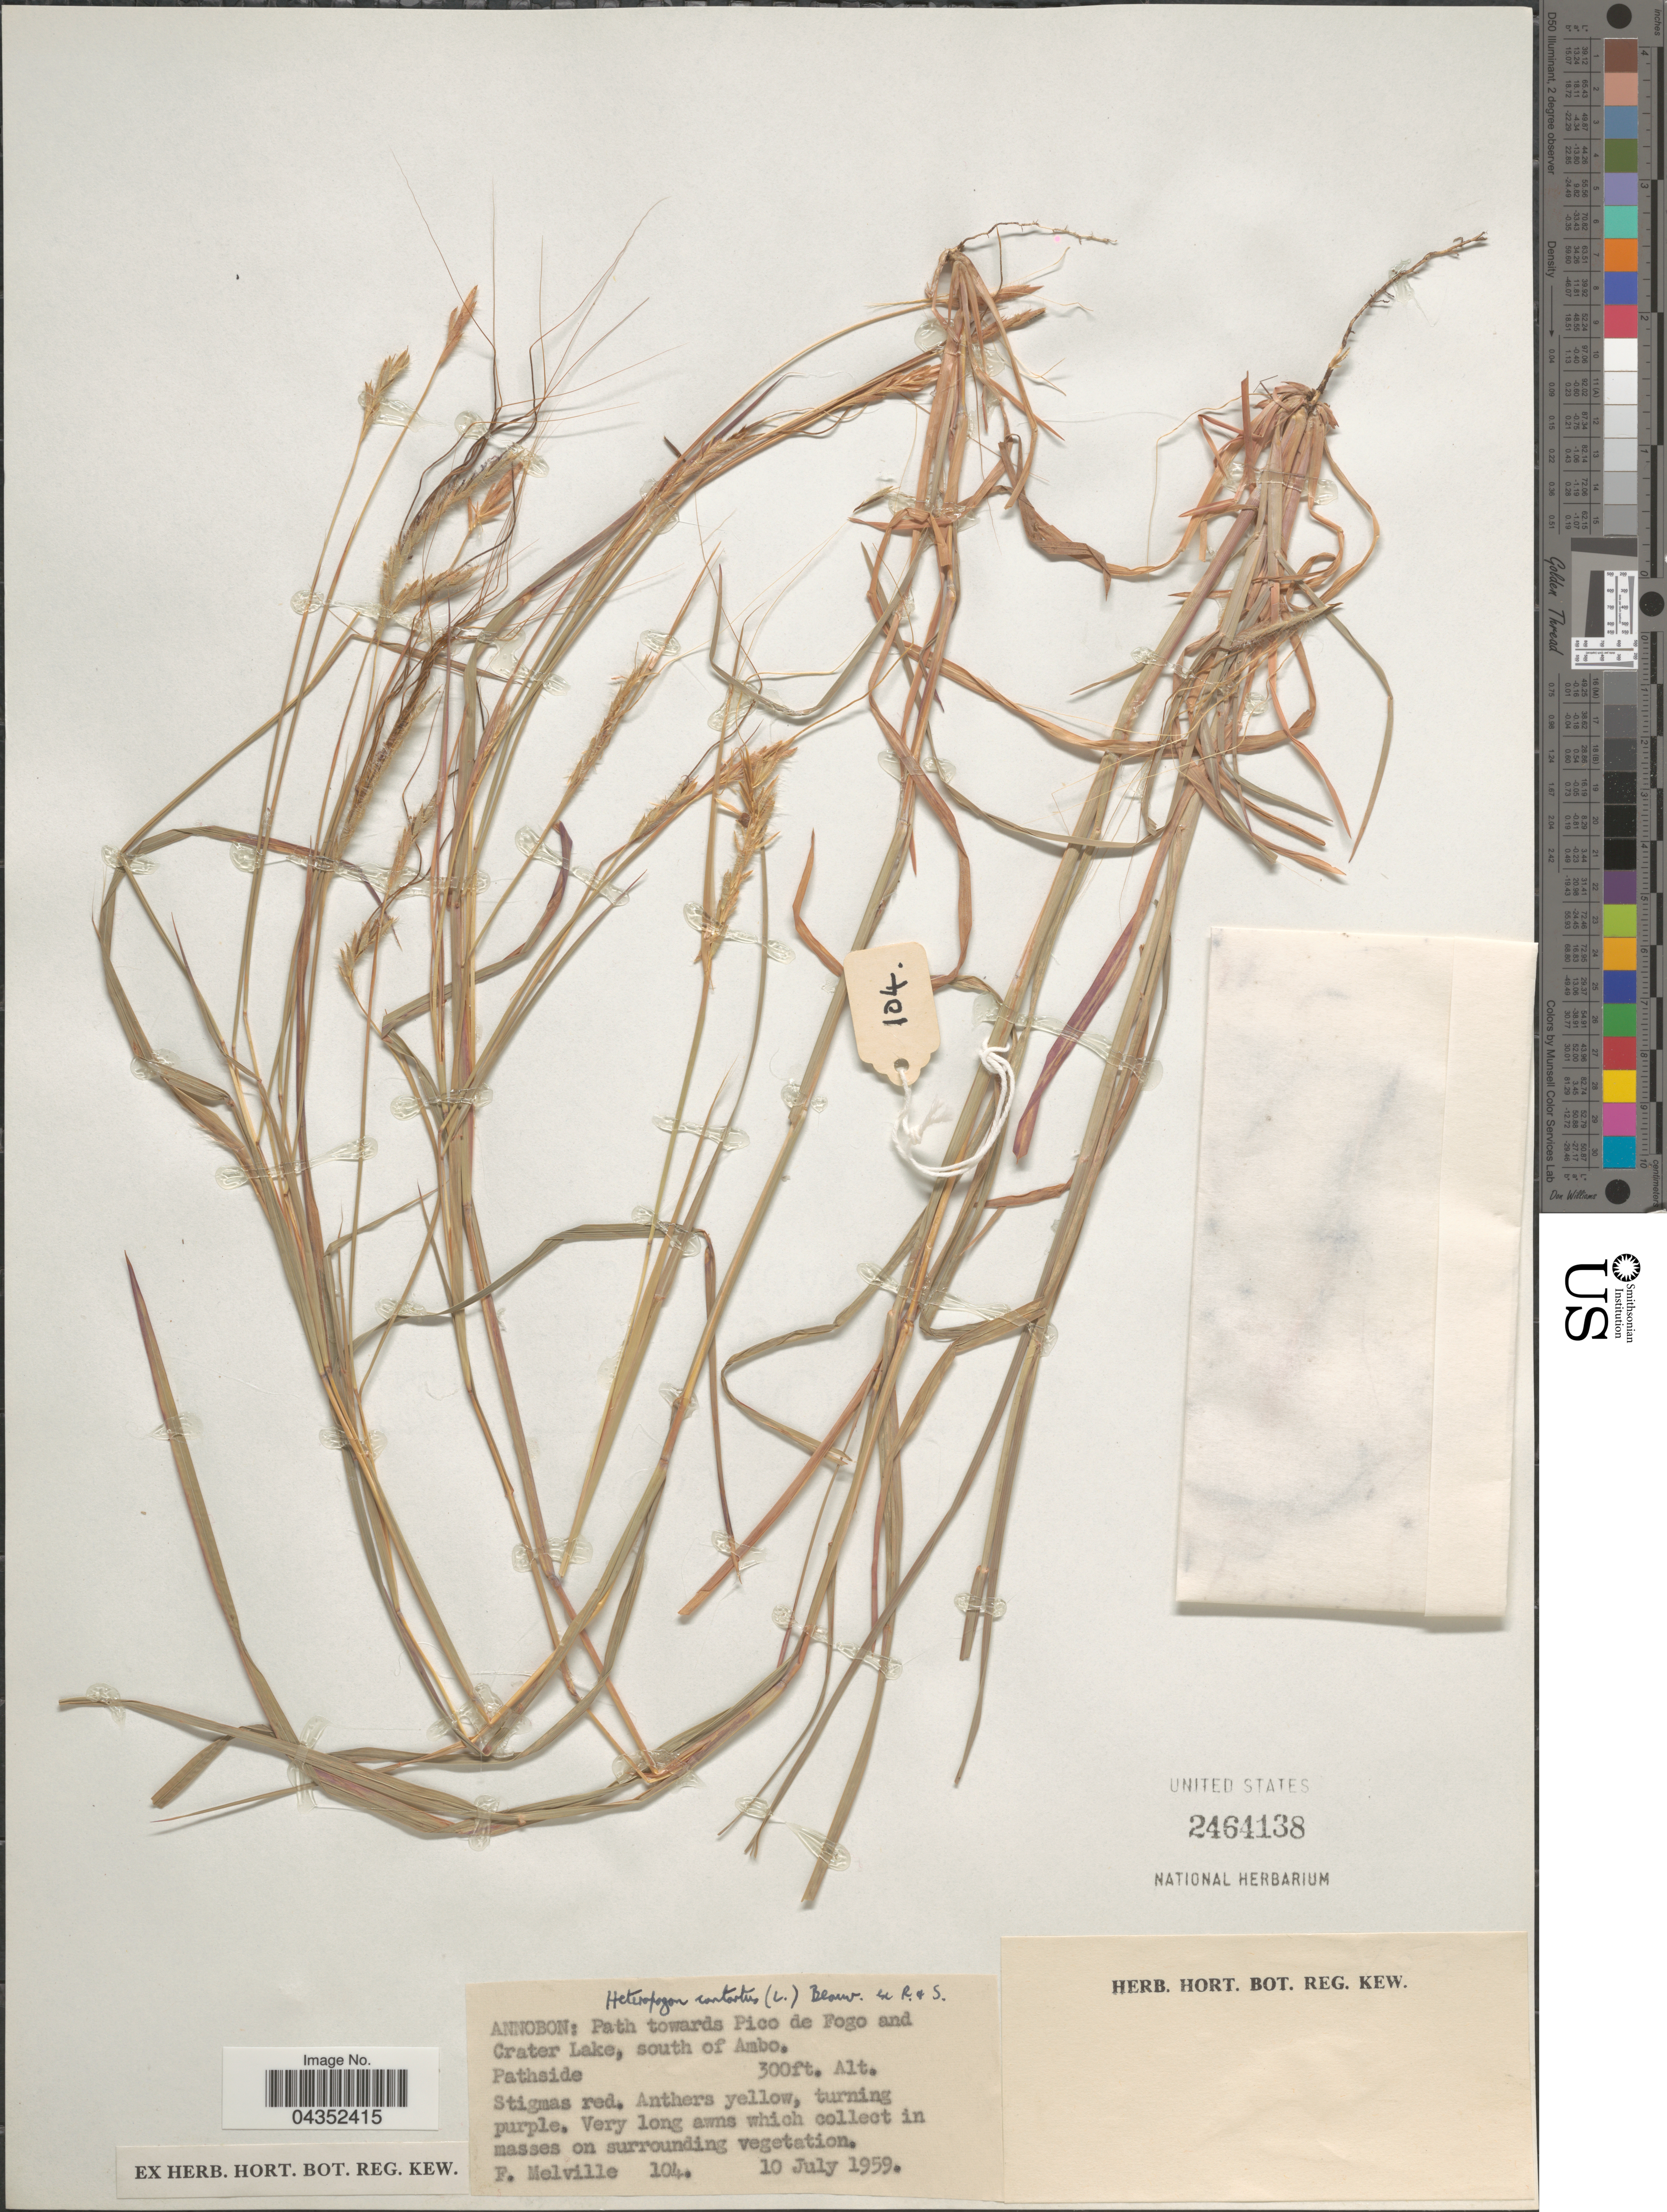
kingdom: Plantae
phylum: Tracheophyta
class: Liliopsida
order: Poales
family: Poaceae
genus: Heteropogon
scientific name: Heteropogon contortus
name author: (L.) P. Beauv. ex Roem. & Schult.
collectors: F. Melville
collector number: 104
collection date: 1959-07-10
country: Equatorial Guinea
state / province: Annobon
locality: Path towards Pico de Fogo and Crater Lake, south of Ambo. Pathside.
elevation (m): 91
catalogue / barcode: US 2464138